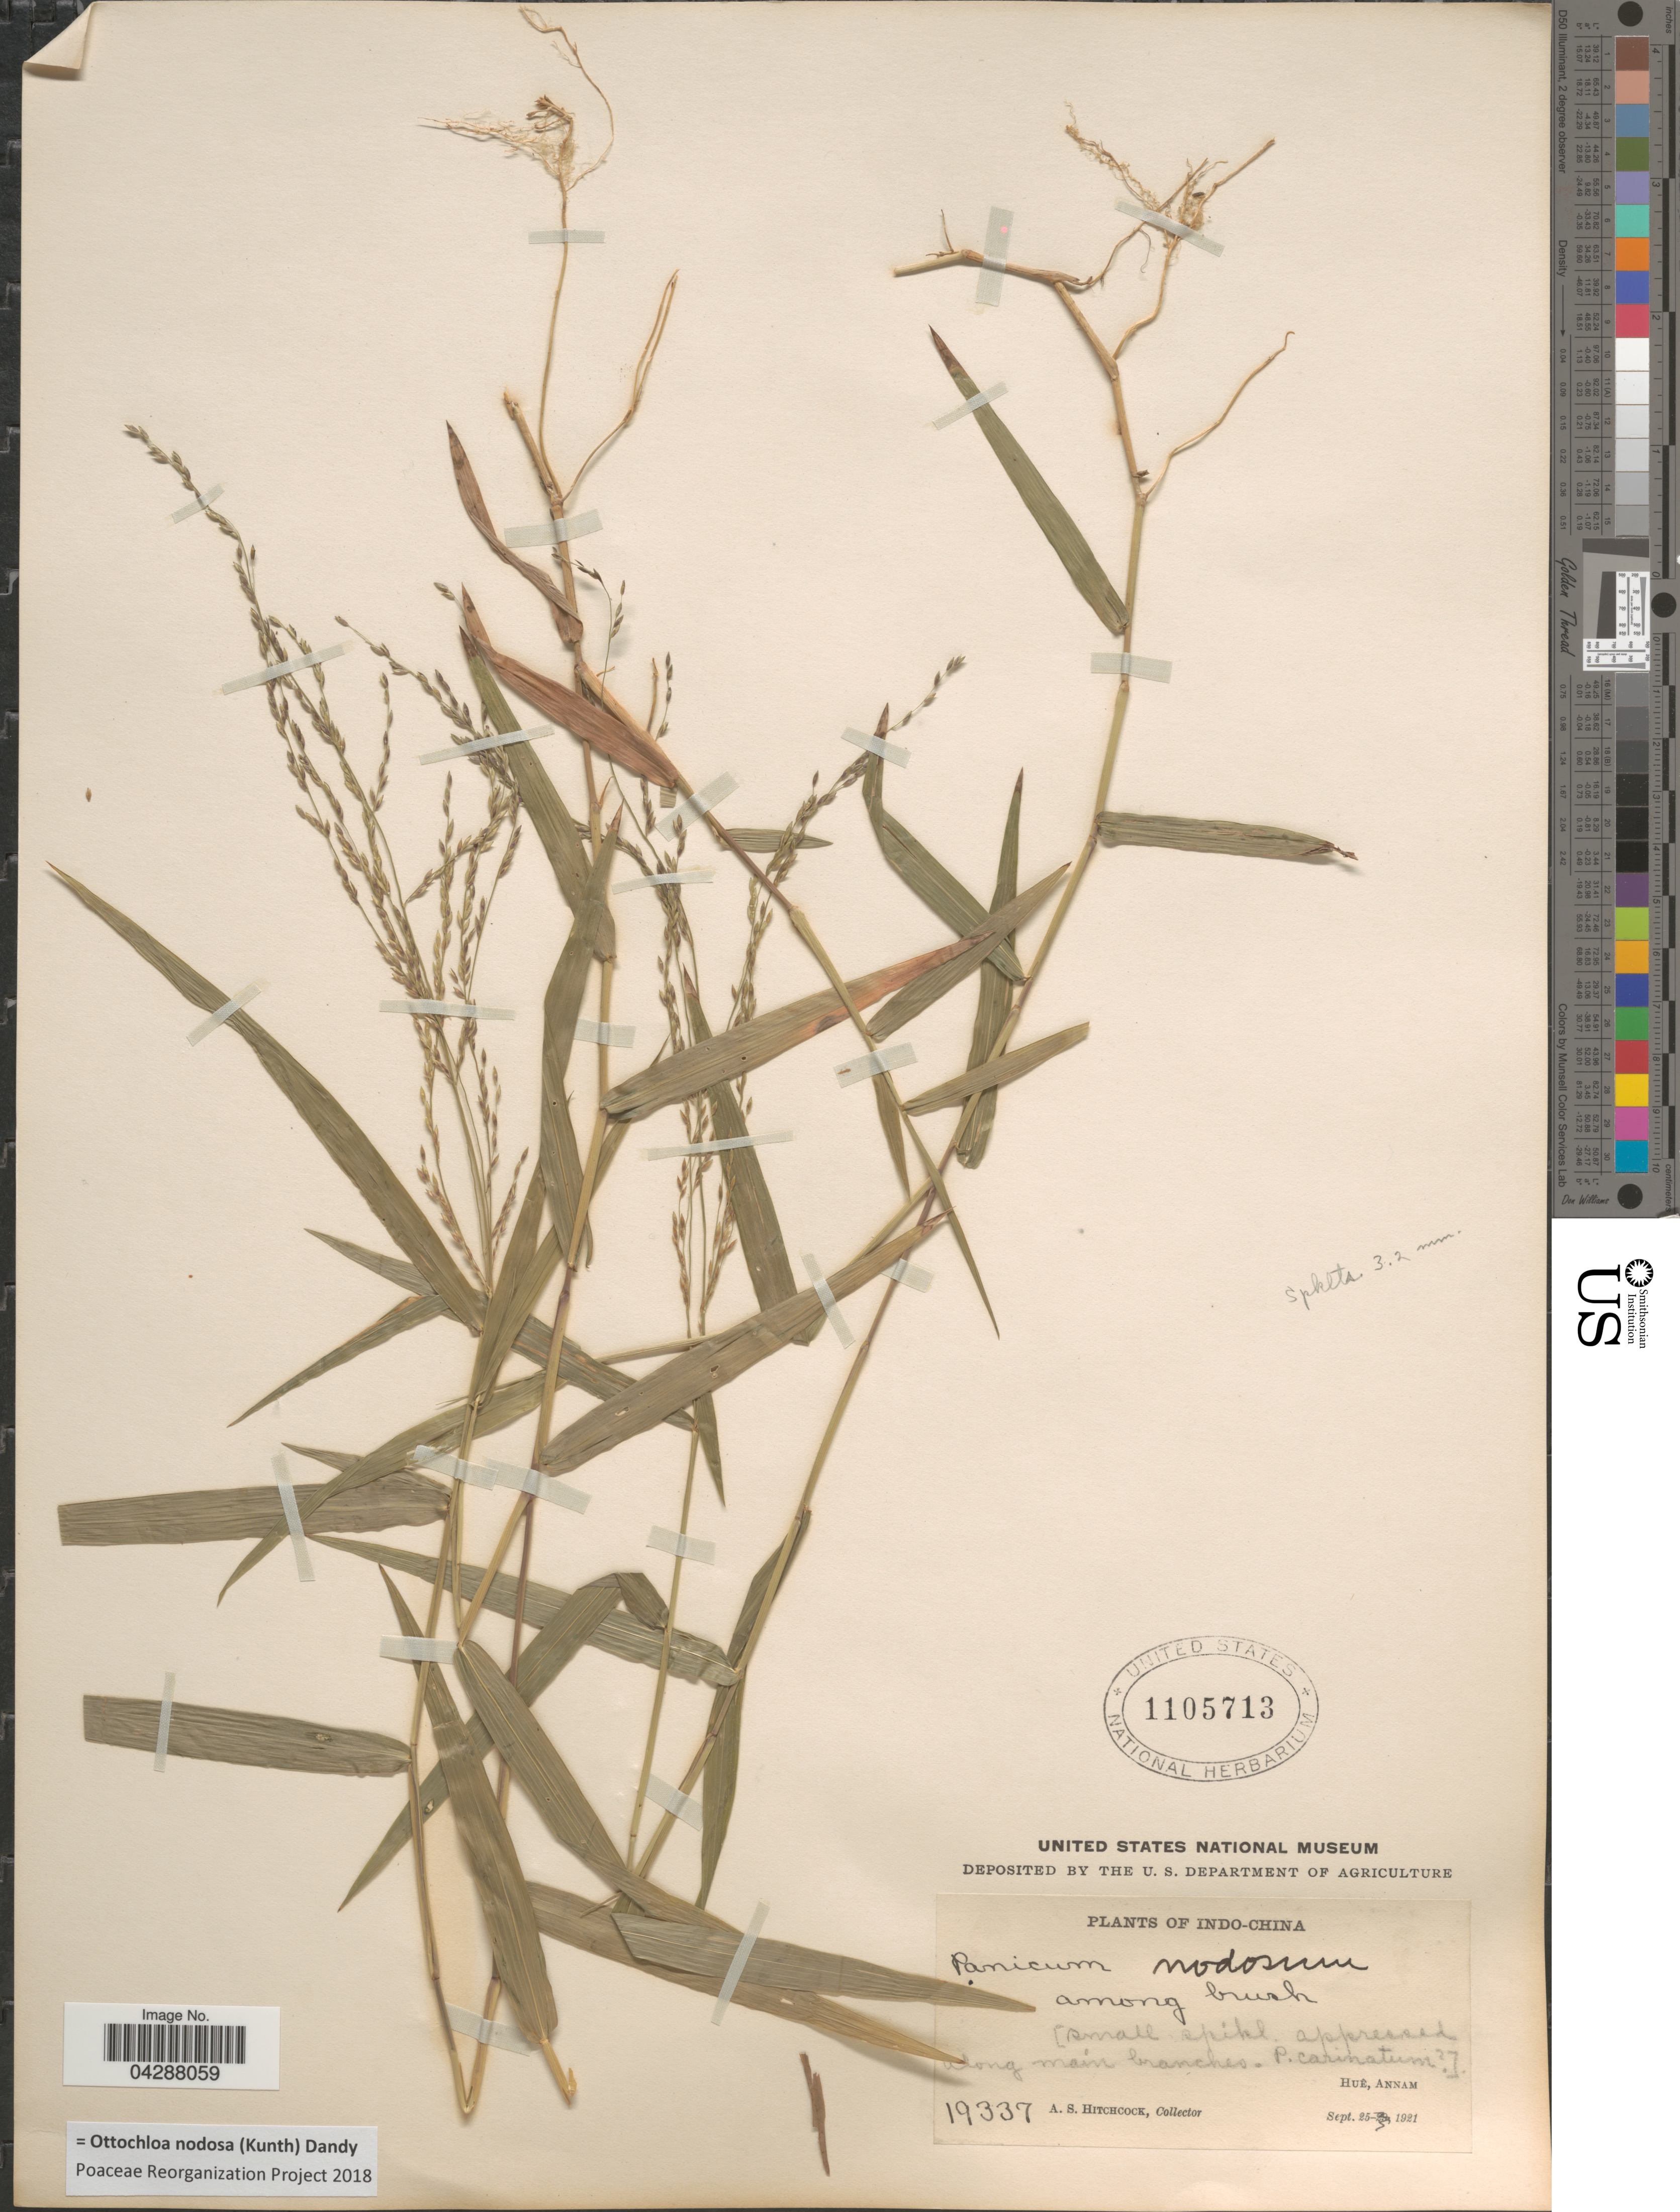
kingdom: Plantae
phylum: Tracheophyta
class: Liliopsida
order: Poales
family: Poaceae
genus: Ottochloa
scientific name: Ottochloa nodosa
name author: (Kunth) Dandy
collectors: A. S. Hitchcock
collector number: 19337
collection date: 1921-09-25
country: Vietnam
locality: Indo-China. Huê, Annam.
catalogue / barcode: US 1105713